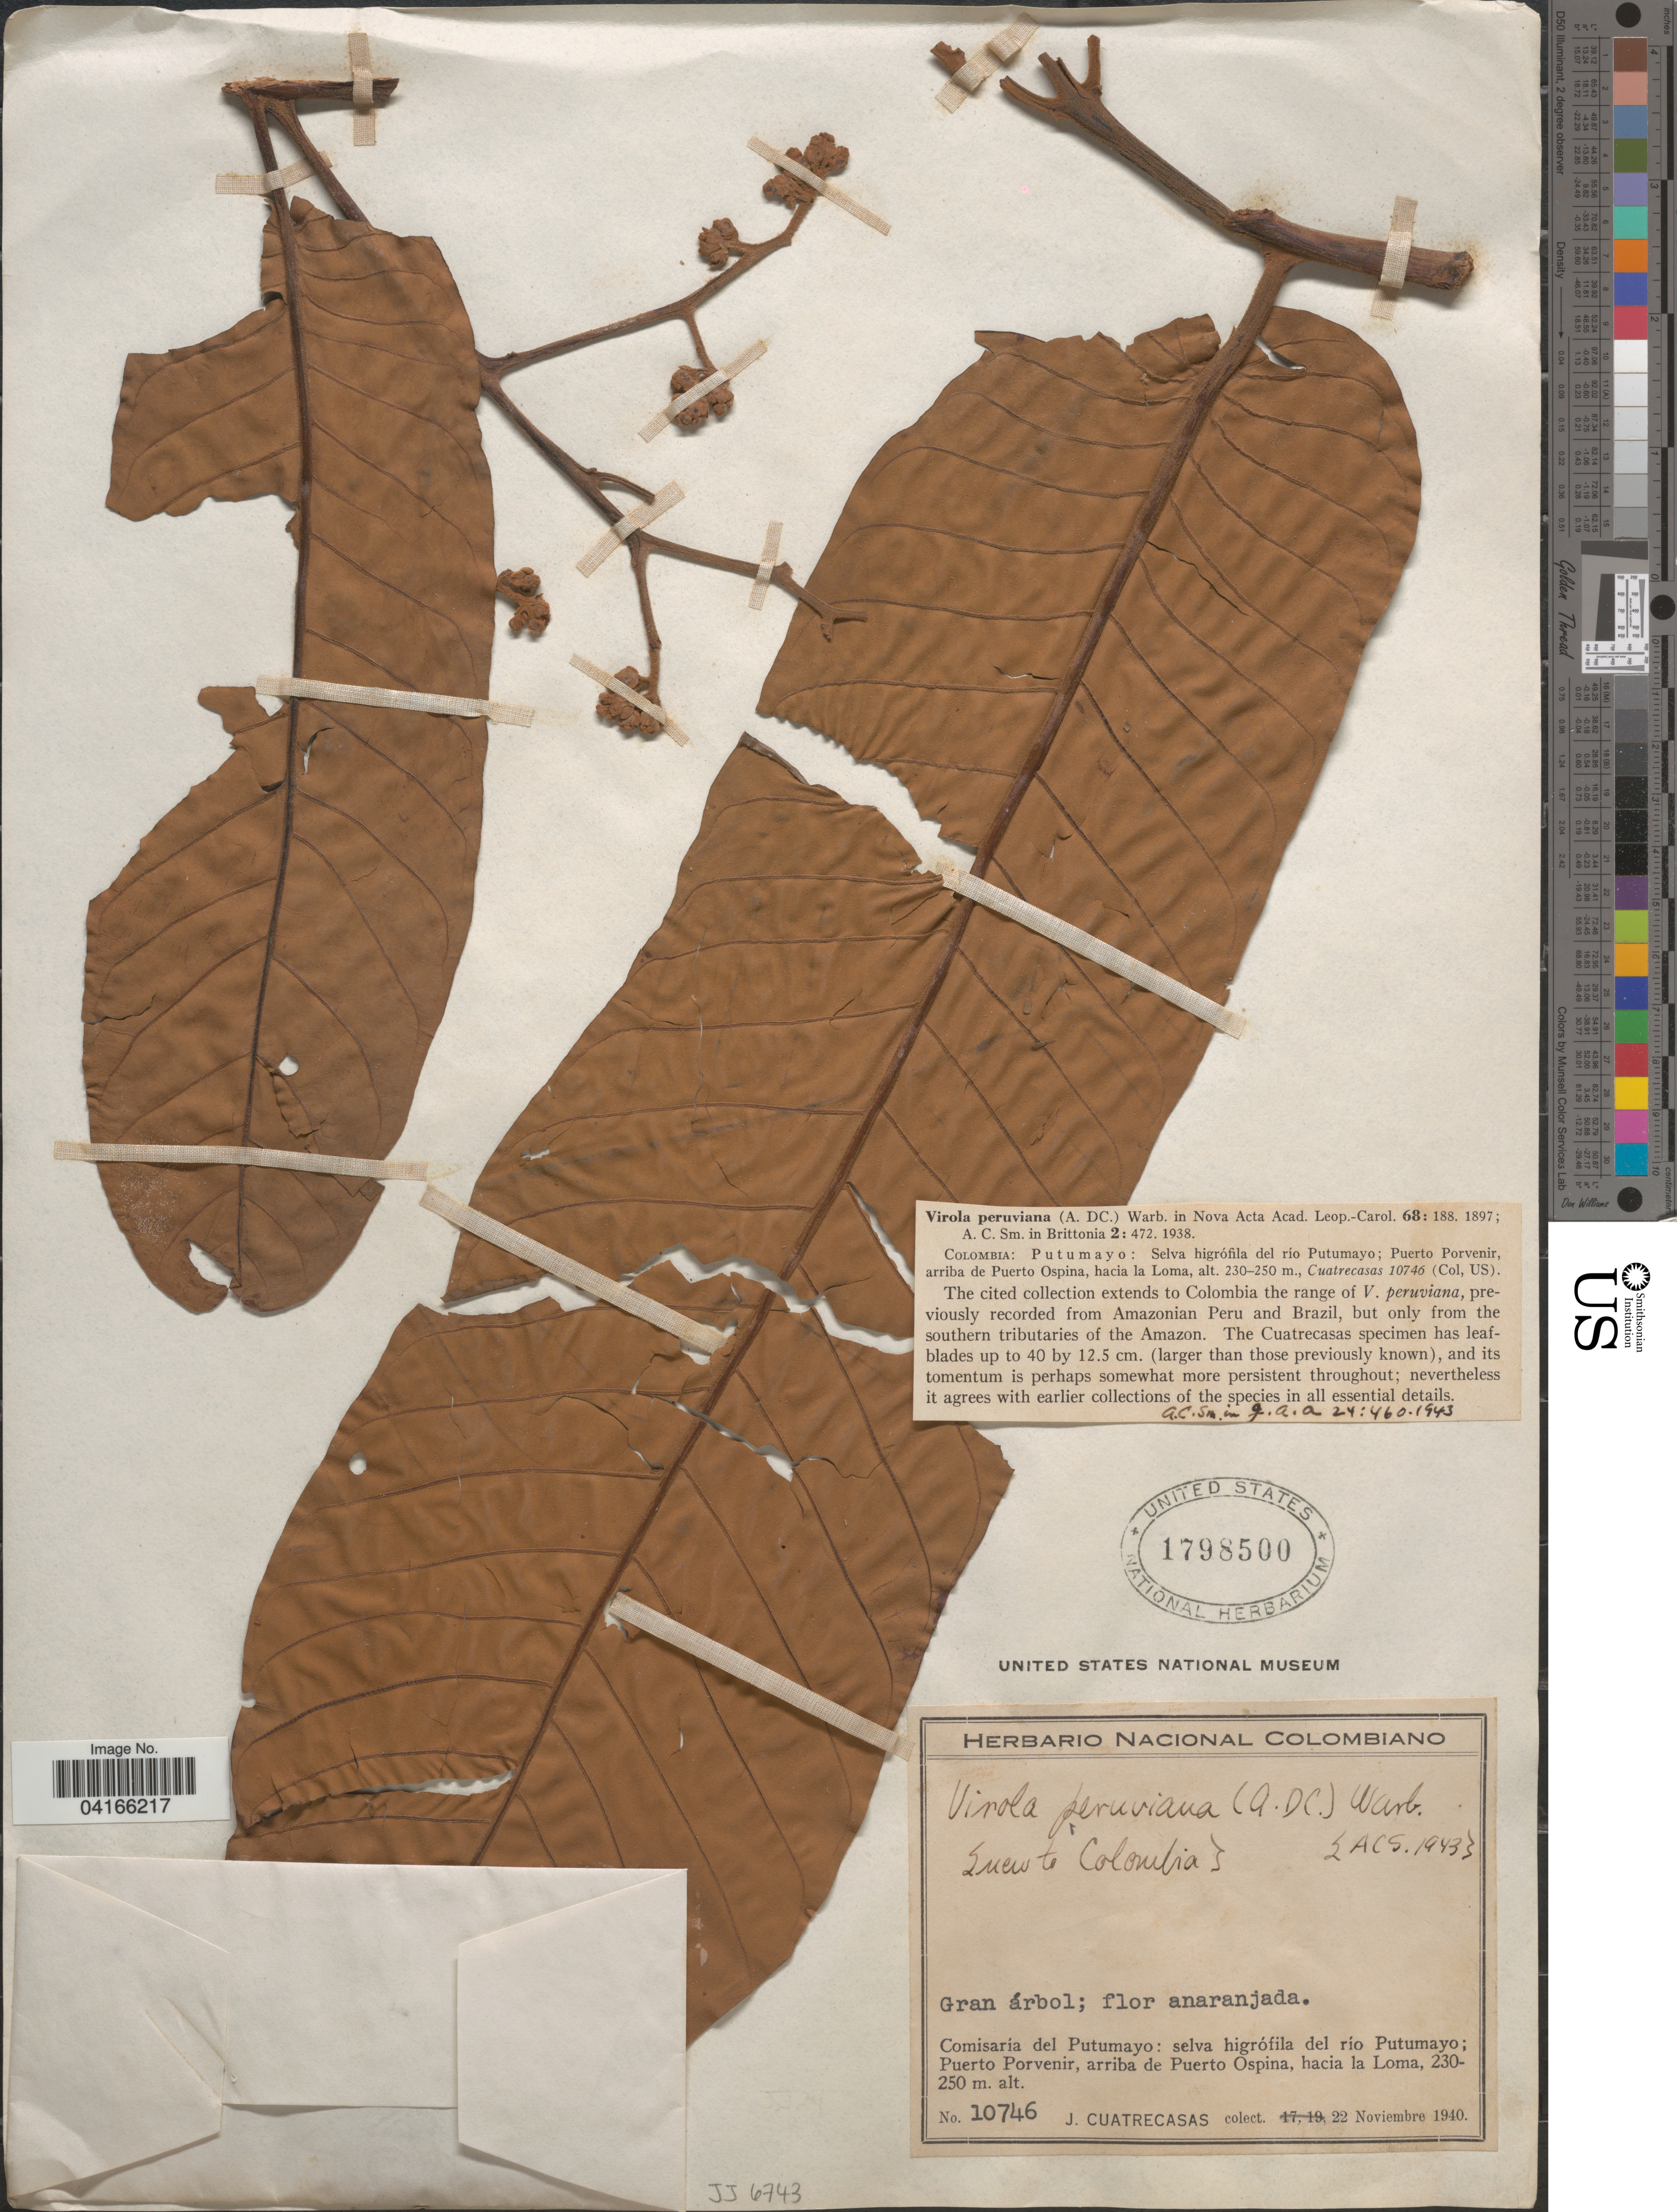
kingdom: Plantae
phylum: Tracheophyta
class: Magnoliopsida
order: Magnoliales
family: Myristicaceae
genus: Virola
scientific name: Virola peruviana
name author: (A. DC.) Warb.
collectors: J. Cuatrecasas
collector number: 10746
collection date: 1940-11-22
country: Colombia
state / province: Putumayo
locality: Comisaría Putumayo: selva higrófila del río Putumayo; Puerto Porvenir, arriba de Puerto Ospina, hacia la Loma.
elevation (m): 230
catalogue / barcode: US 1798500